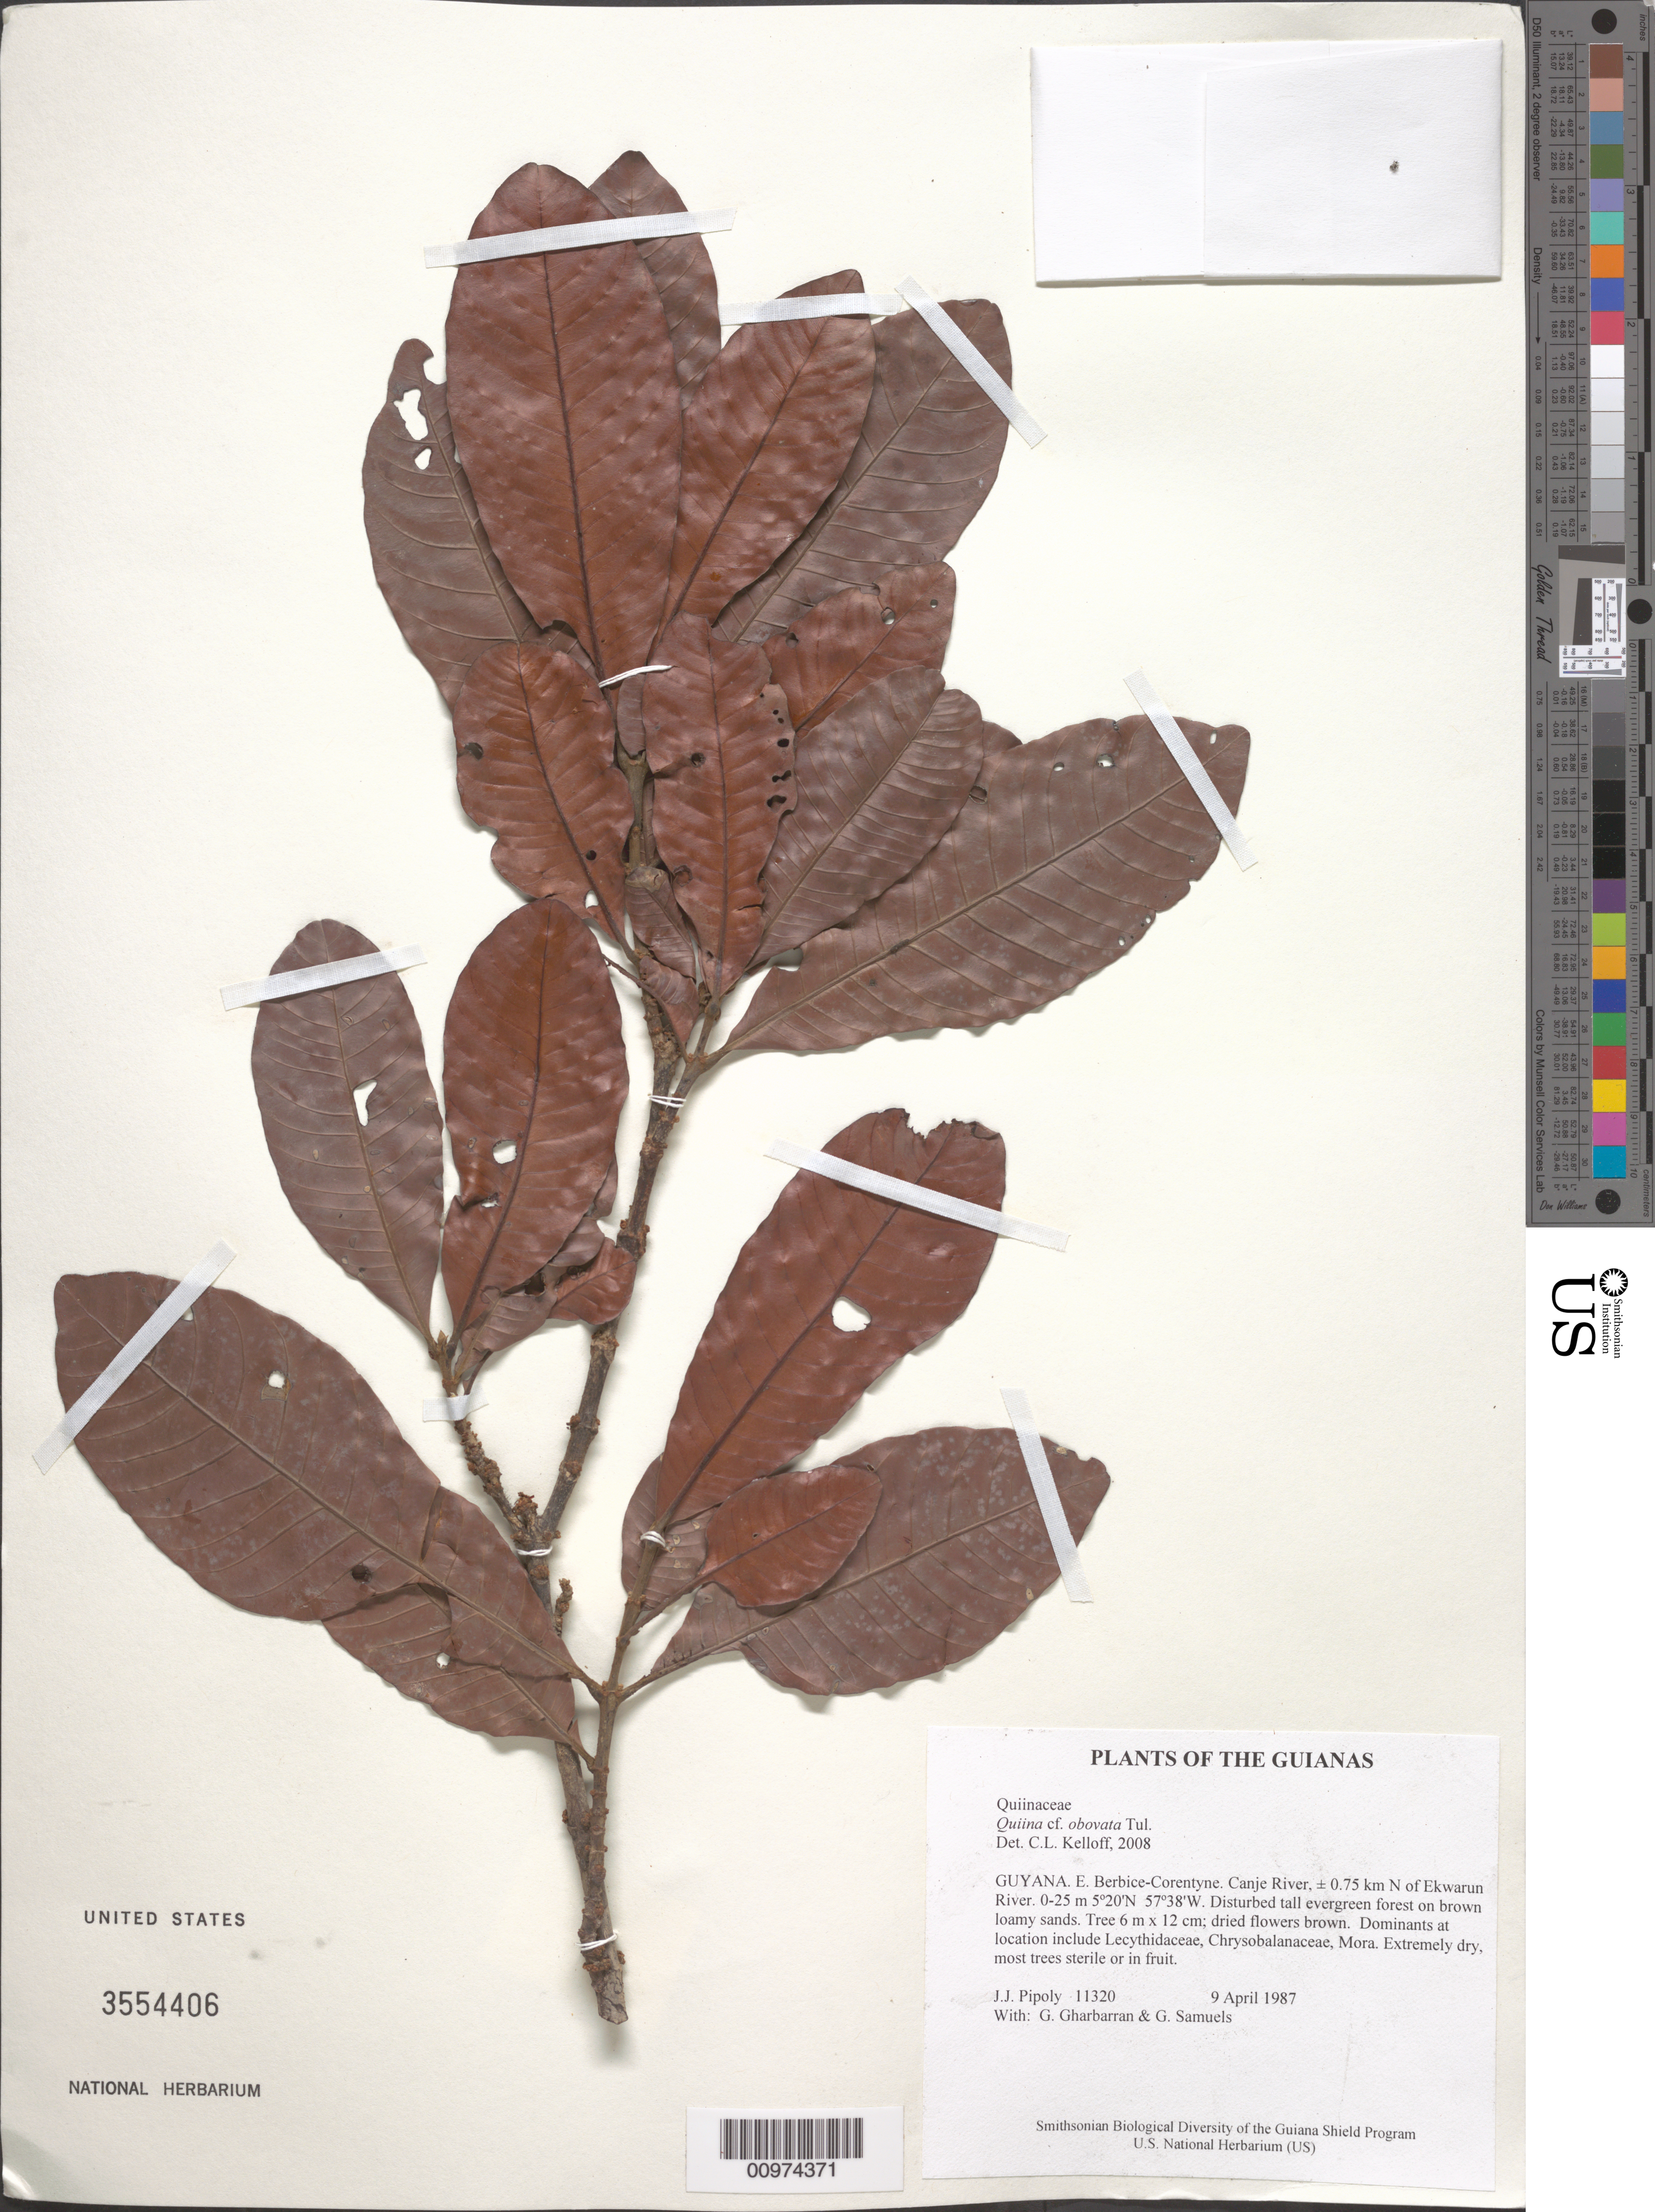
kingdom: Plantae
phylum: Tracheophyta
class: Magnoliopsida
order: Malpighiales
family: Quiinaceae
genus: Quiina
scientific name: Quiina obovata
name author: Tul.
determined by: Kelloff, Carol L., (US), Smithsonian Institution - National Museum of Natural History (UNITED STATES)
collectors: J. J. Pipoly, G. Gharbarran & G. Samuels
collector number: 11320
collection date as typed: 9 April 1987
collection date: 1987-04-09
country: Guyana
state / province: E. Berbice-Corentyne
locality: Canje River, ± 0.75 km N of Ekwarun River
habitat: Disturbed tall evergreen forest on brown loamy sands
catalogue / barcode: US 3554406